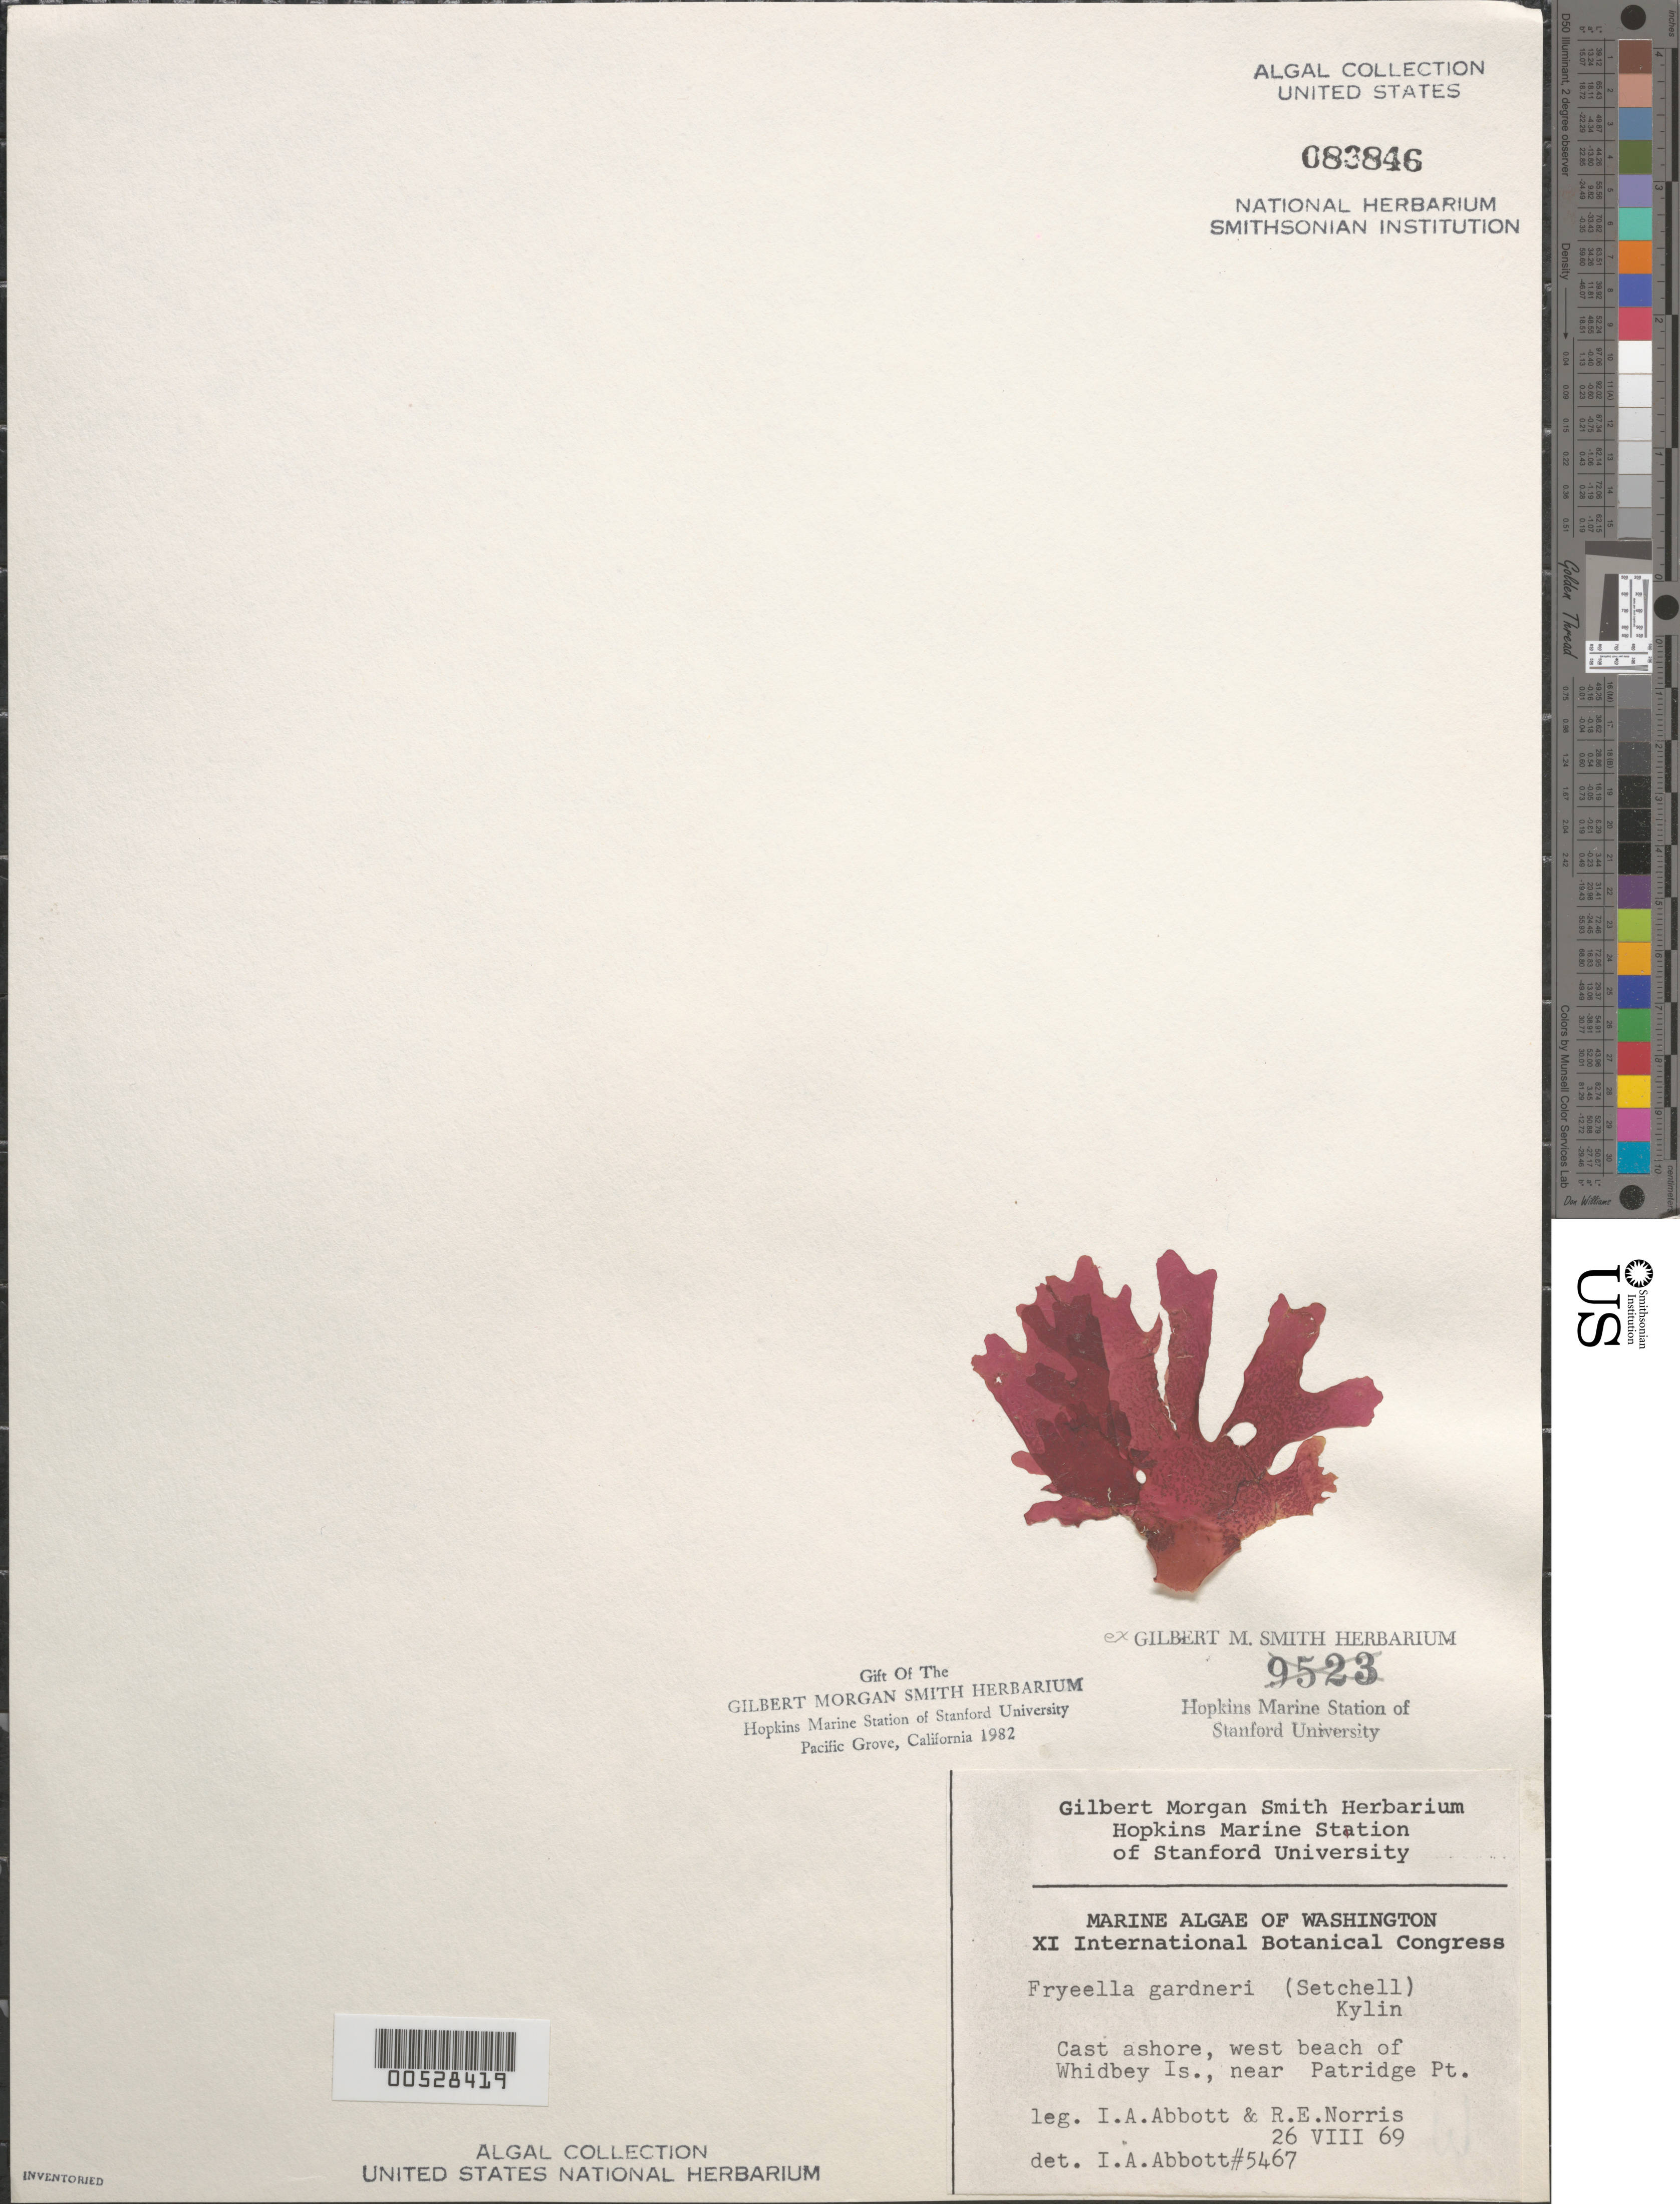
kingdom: Plantae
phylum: Rhodophyta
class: Florideophyceae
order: Rhodymeniales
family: Fryeellaceae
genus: Fryeella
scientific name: Fryeella gardneri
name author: (Setch.) Kylin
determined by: Abbott, Isabella A.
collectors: I. A. Abbott & R. E. Norris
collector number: IAA 5467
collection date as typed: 26 Aug 1969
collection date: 1969-08-26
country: United States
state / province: Washington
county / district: Island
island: Whidbey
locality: West Beach near Partridge Point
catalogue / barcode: US 83846